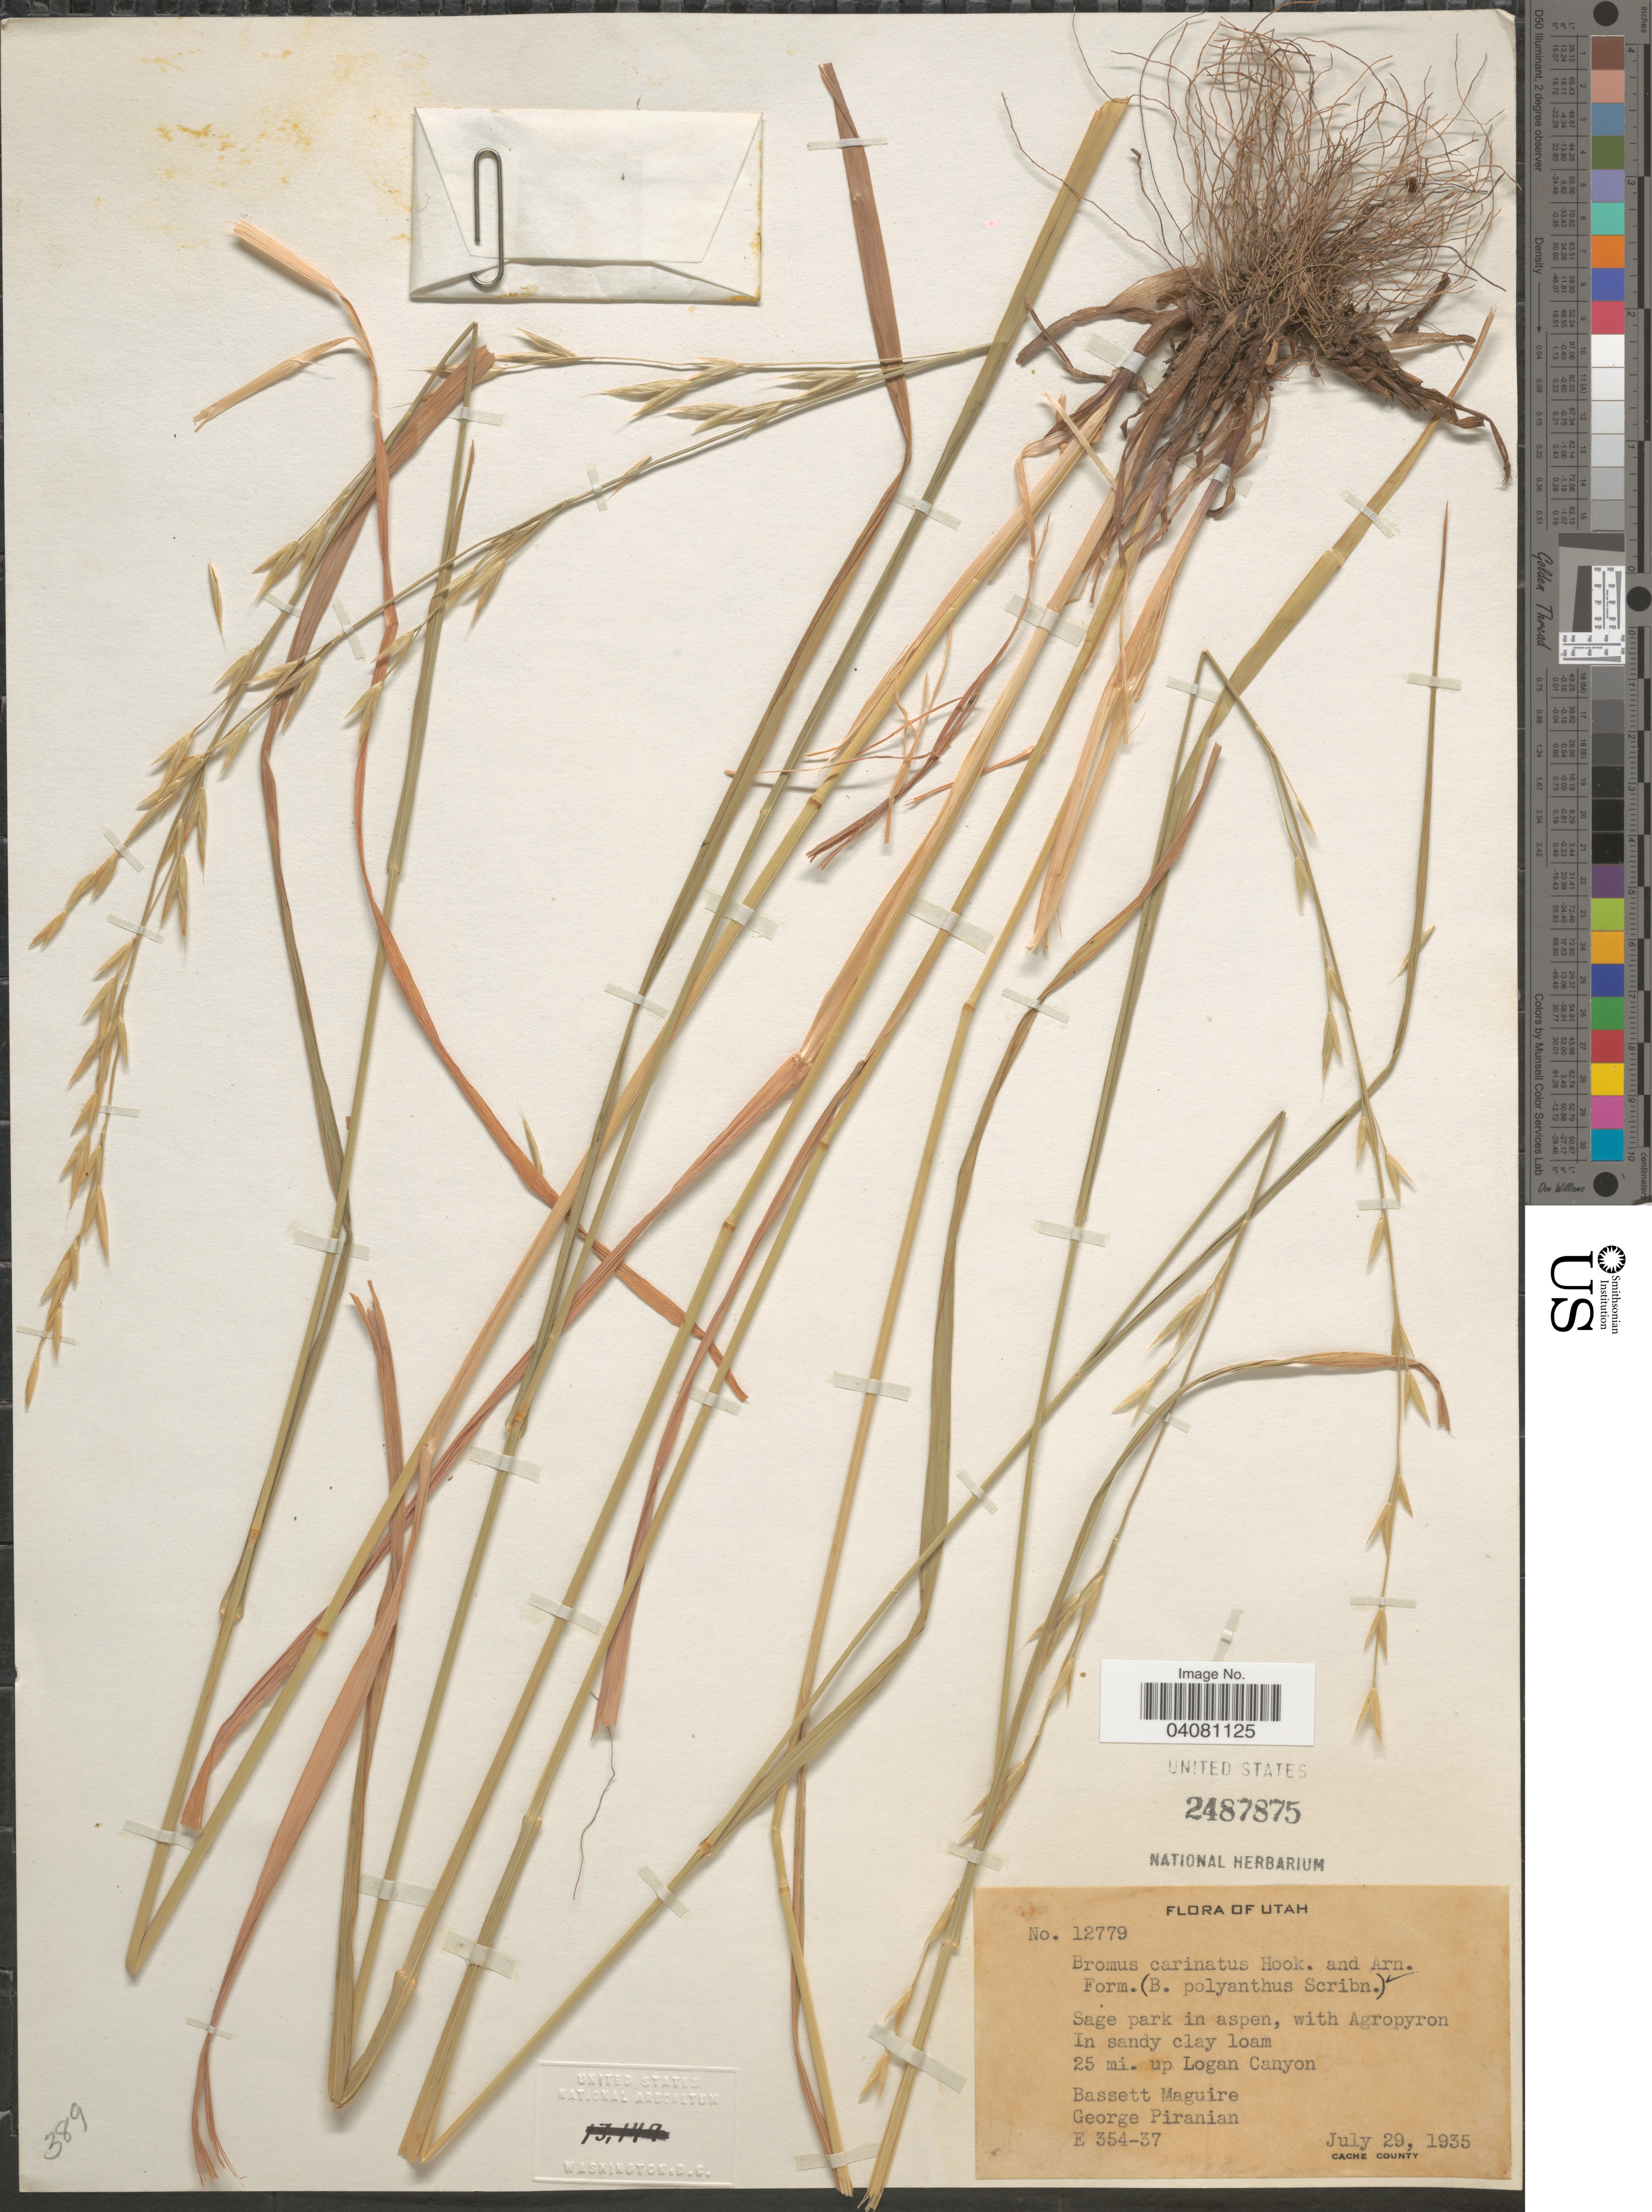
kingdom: Plantae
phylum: Tracheophyta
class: Liliopsida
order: Poales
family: Poaceae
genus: Bromus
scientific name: Bromus carinatus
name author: Hook. & Arn.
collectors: B. Maguire & G. Piranian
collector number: E 354-37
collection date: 1935-07-29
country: United States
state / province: Utah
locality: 25 mi. up Logan Canyon. Cache County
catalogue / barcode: US 2487875